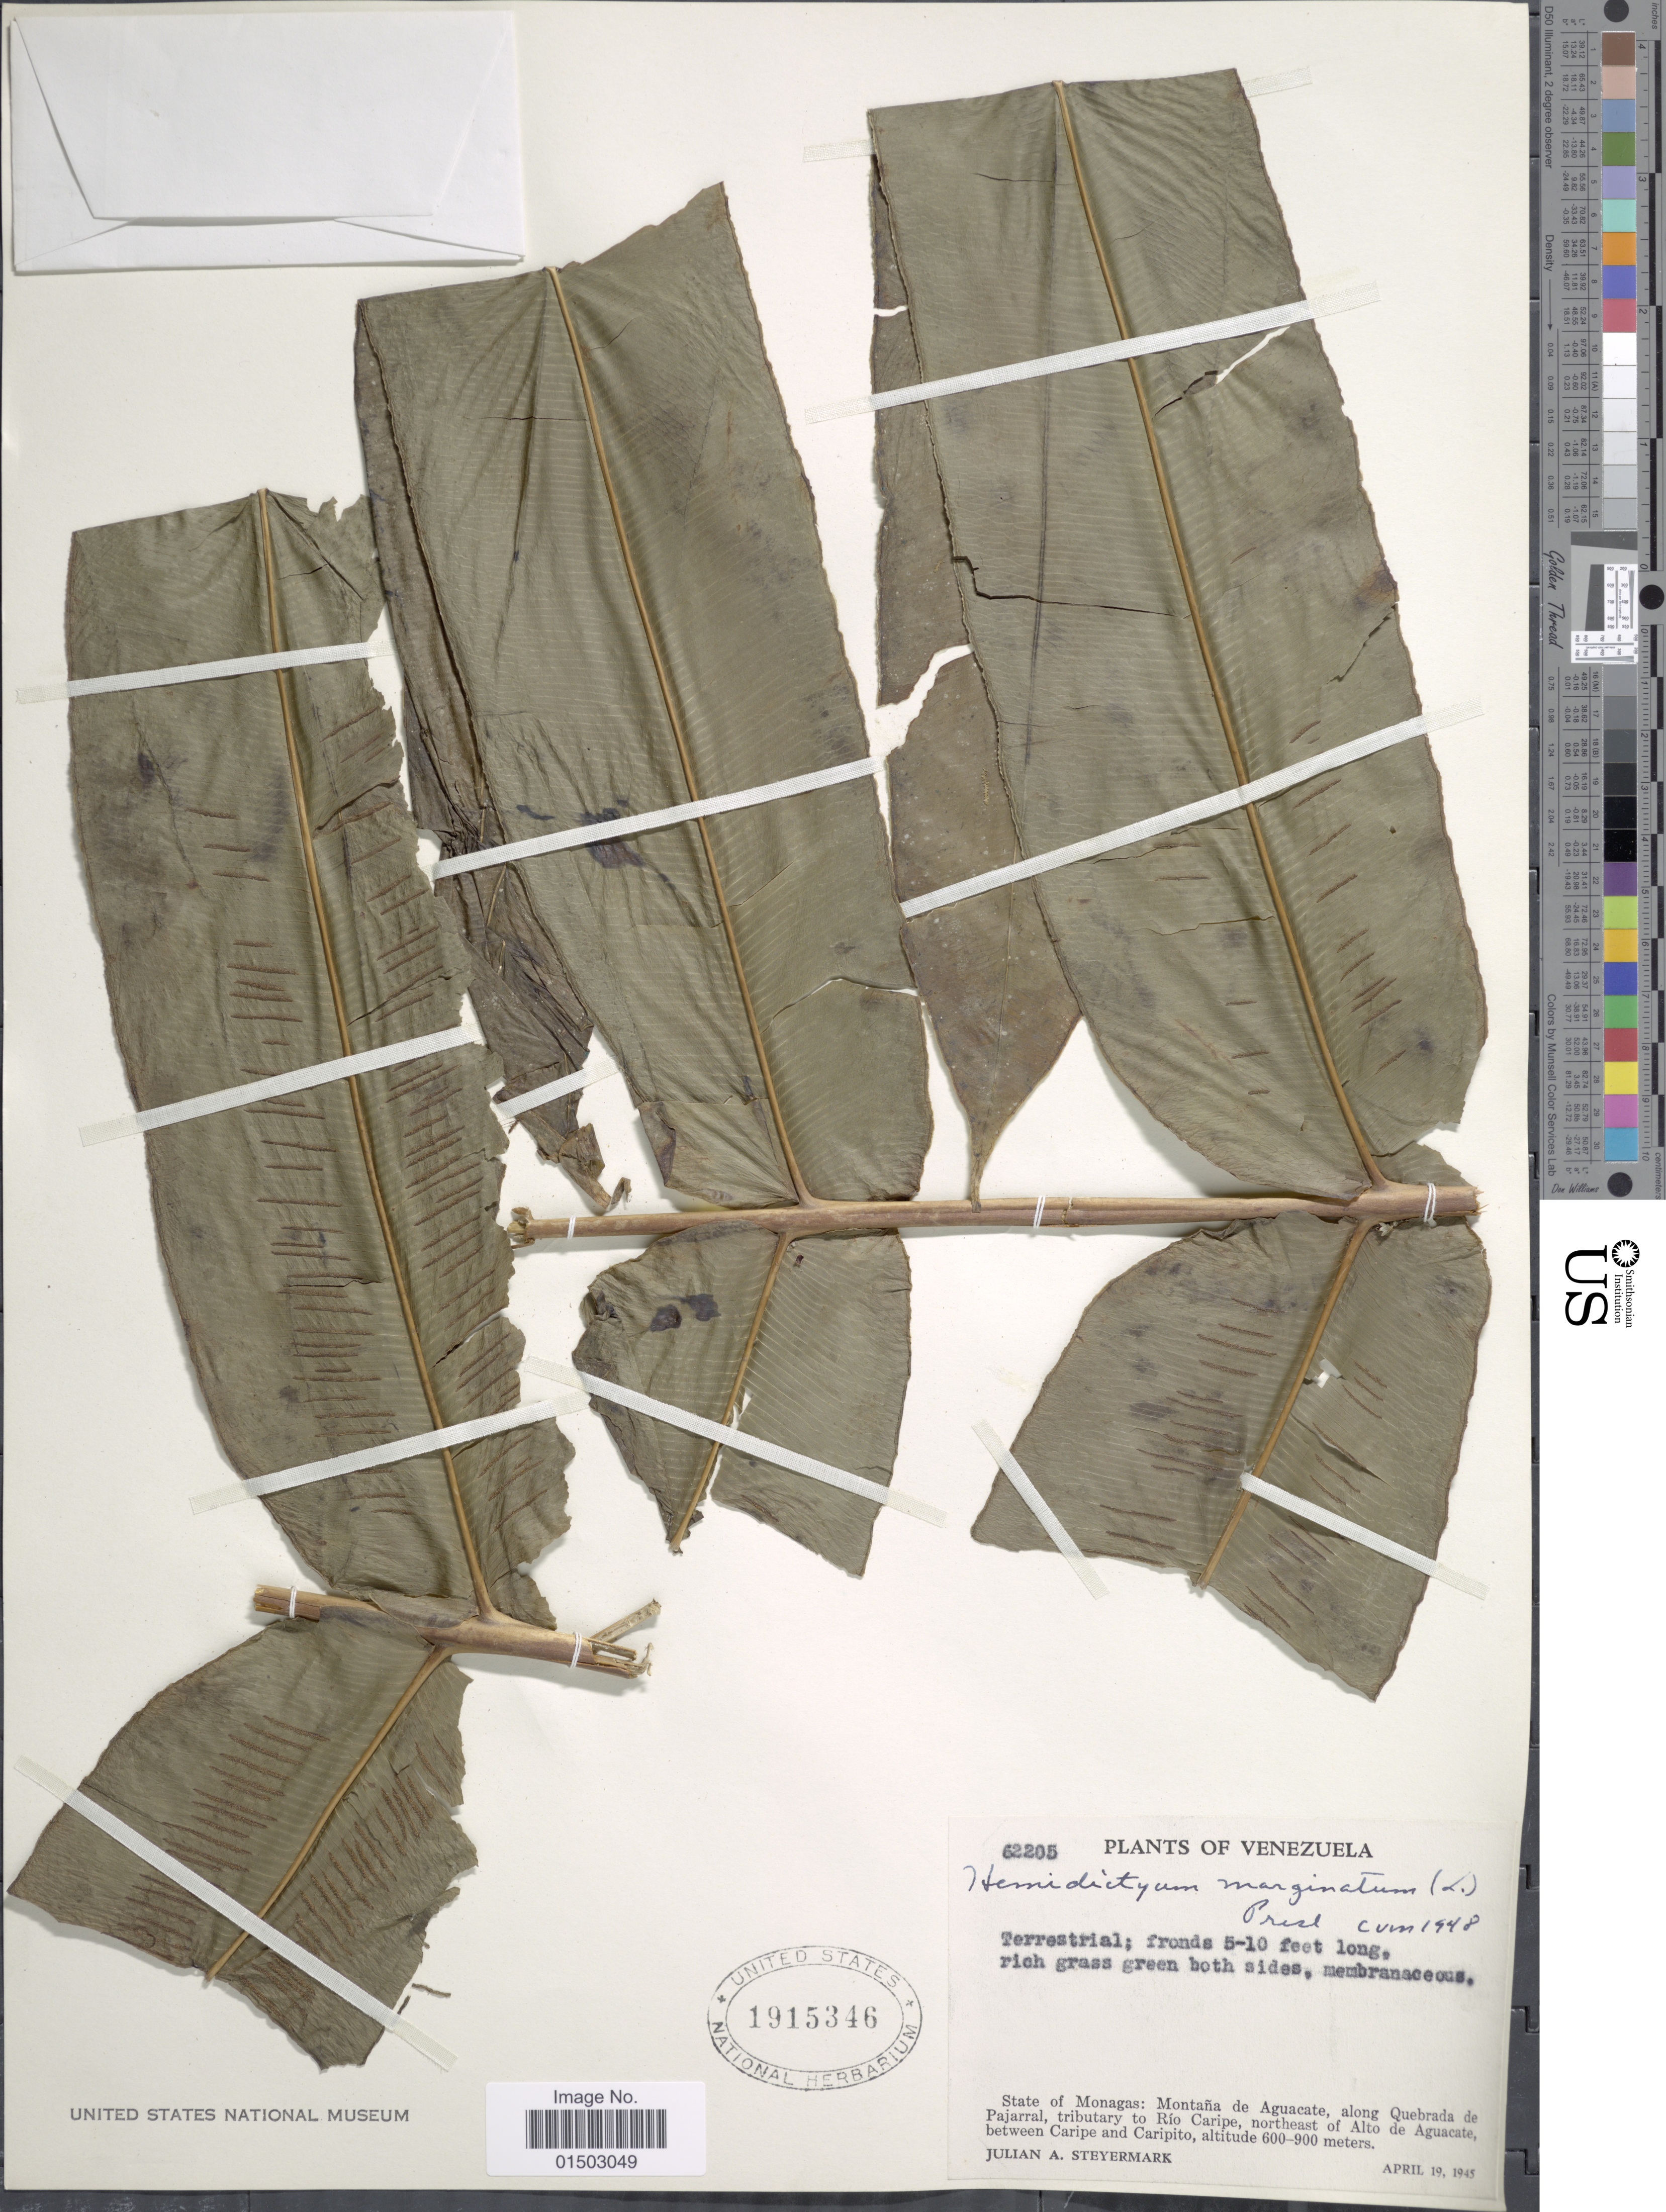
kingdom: Plantae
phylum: Tracheophyta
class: Polypodiopsida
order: Polypodiales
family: Hemidictyaceae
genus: Hemidictyum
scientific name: Hemidictyum marginatum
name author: (L.) C. Presl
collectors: J. Steyermark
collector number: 62205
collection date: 1945-04-19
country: Venezuela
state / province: Monagas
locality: State of Monagas: Montana de Aguacate, along Quebrada de Pajarral, tributary to Rio Caripe, northeast of Alto Aquacate, between Caripe and Caripito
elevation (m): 600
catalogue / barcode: US 1915346